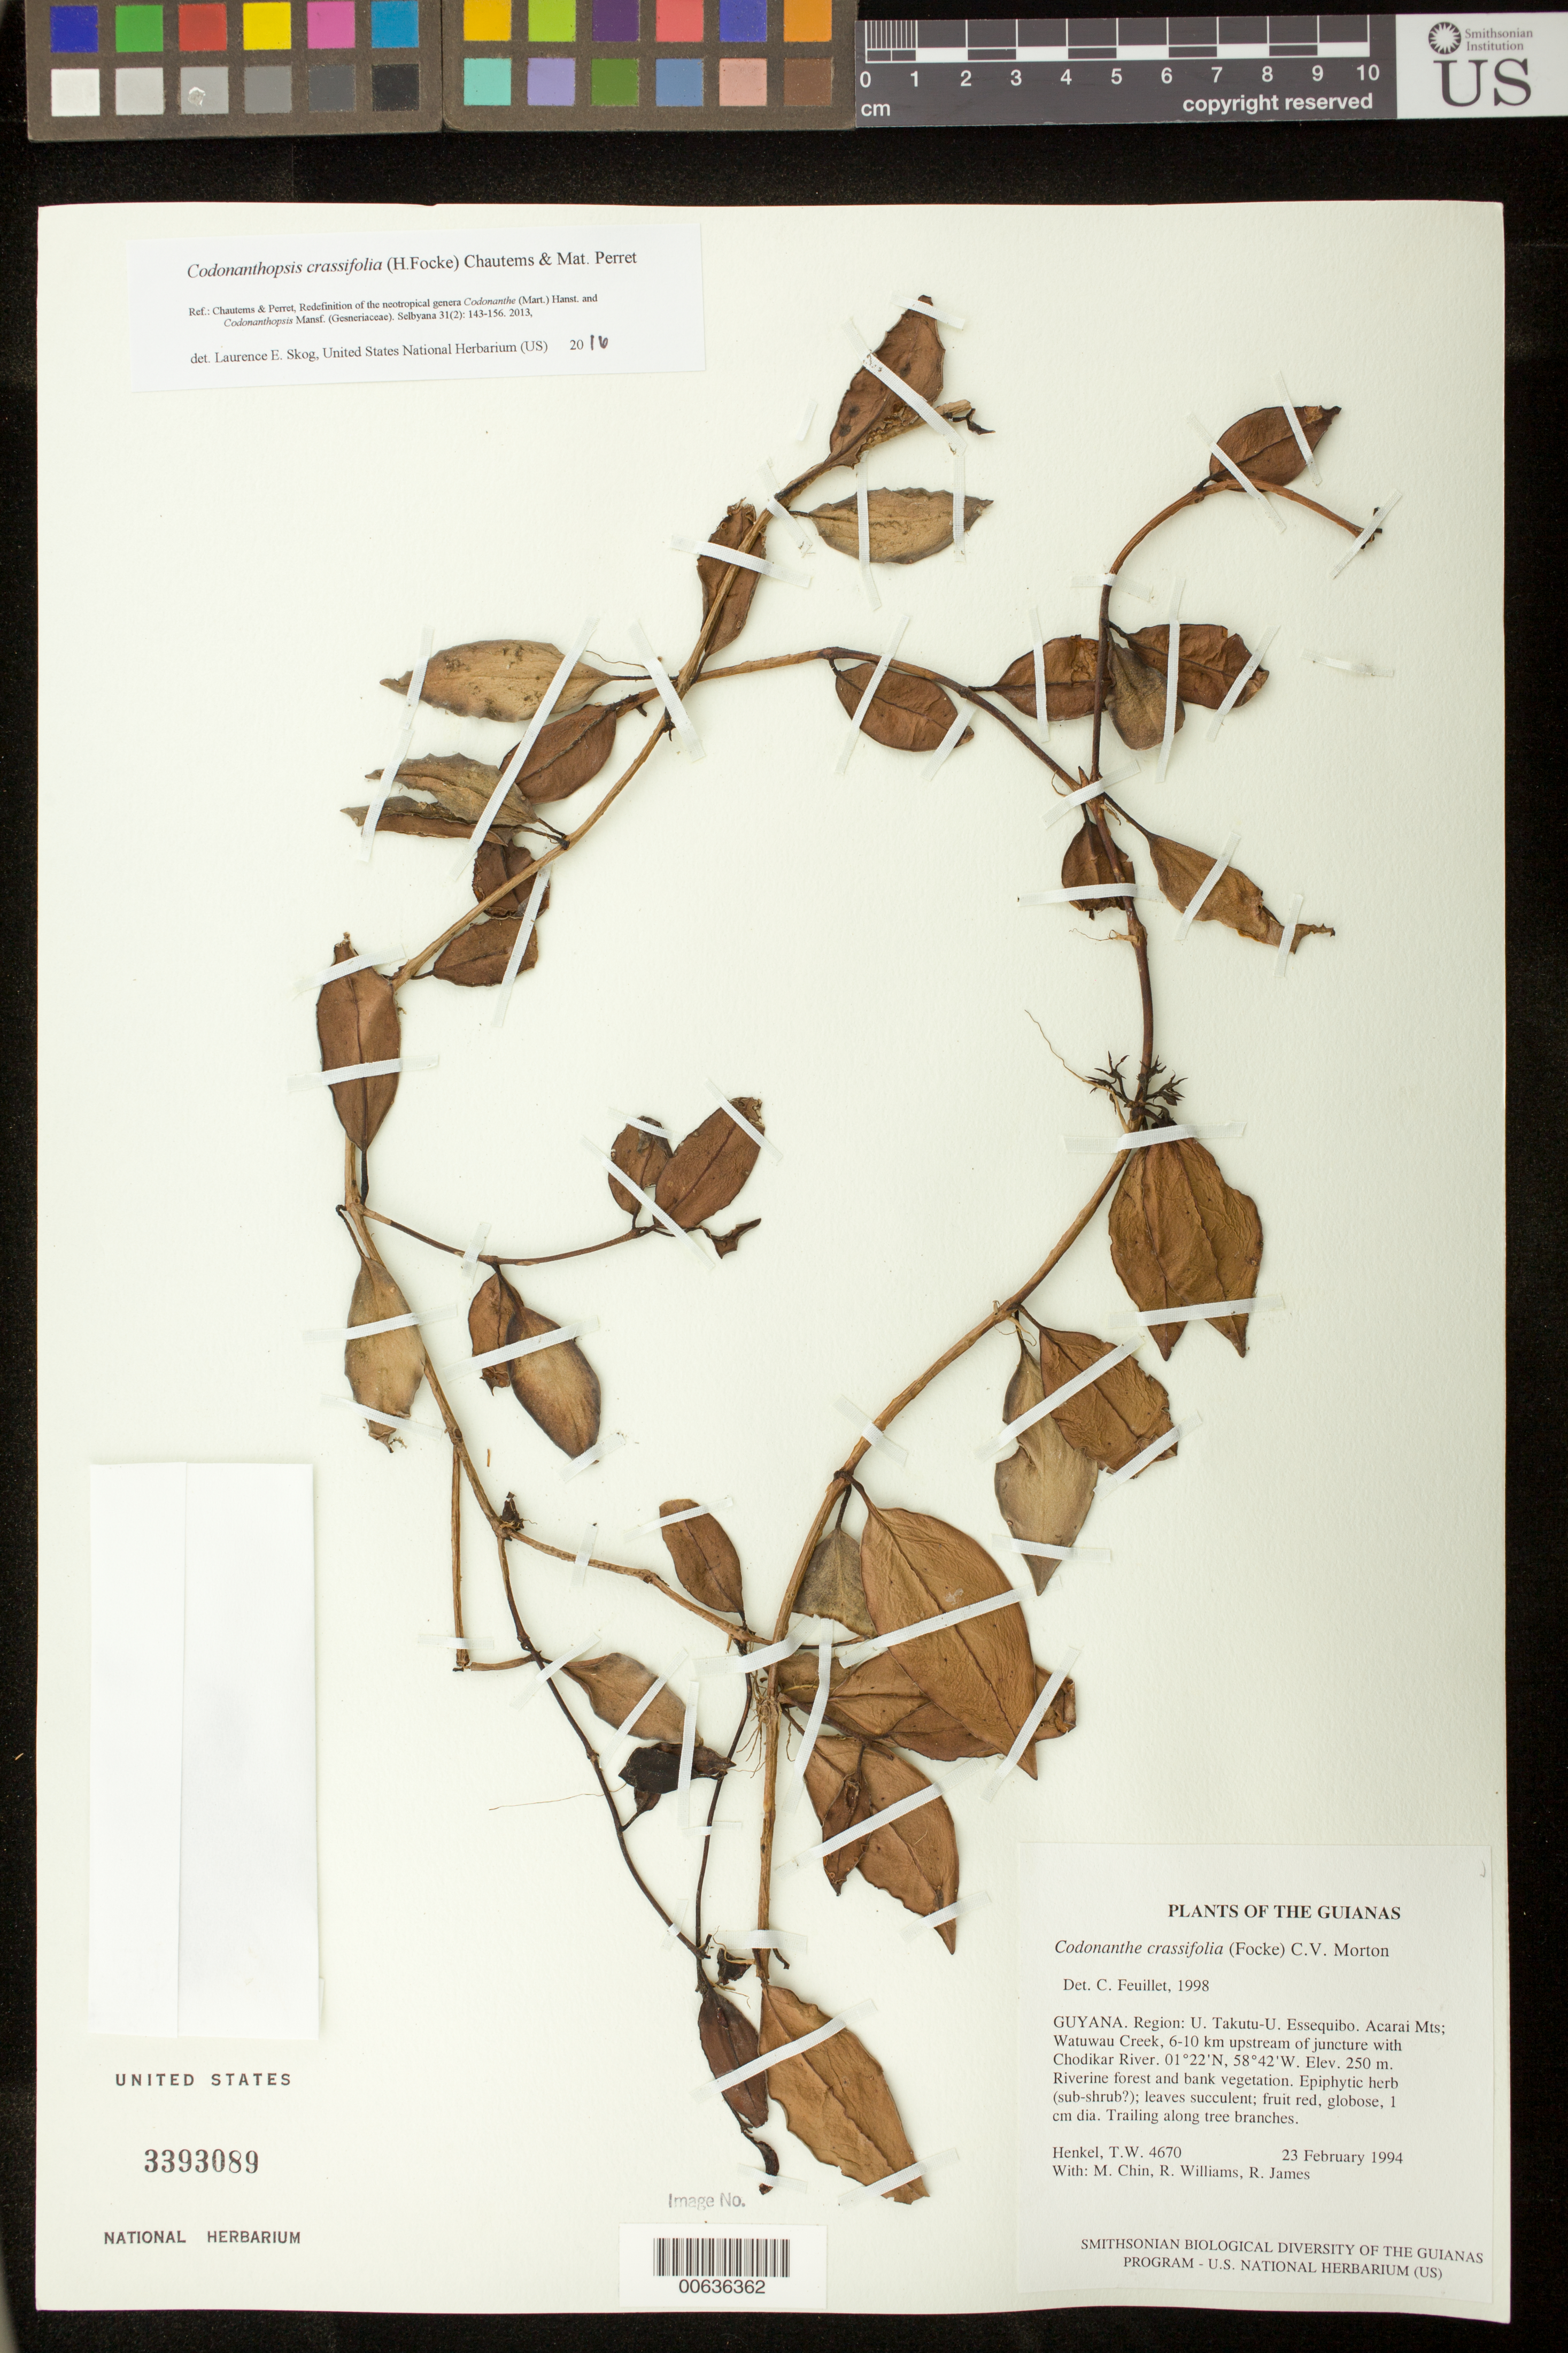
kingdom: Plantae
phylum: Tracheophyta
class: Magnoliopsida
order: Lamiales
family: Gesneriaceae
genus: Codonanthopsis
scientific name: Codonanthopsis crassifolia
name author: (H. Focke) Chautems & Mat.Perret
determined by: Skog, Laurence E.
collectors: T. Henkel, M. Chin, R. Williams & R. James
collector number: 4670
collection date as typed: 23 Feb 1994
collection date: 1994-02-23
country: Guyana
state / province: U. Takutu-U. Essequibo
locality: Acarai Mts.; Watuwau Creek, 6-10 km upstream of juncture with Chodikar River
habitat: Riverine forest and bank vegetation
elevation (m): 250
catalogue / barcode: US 3393089